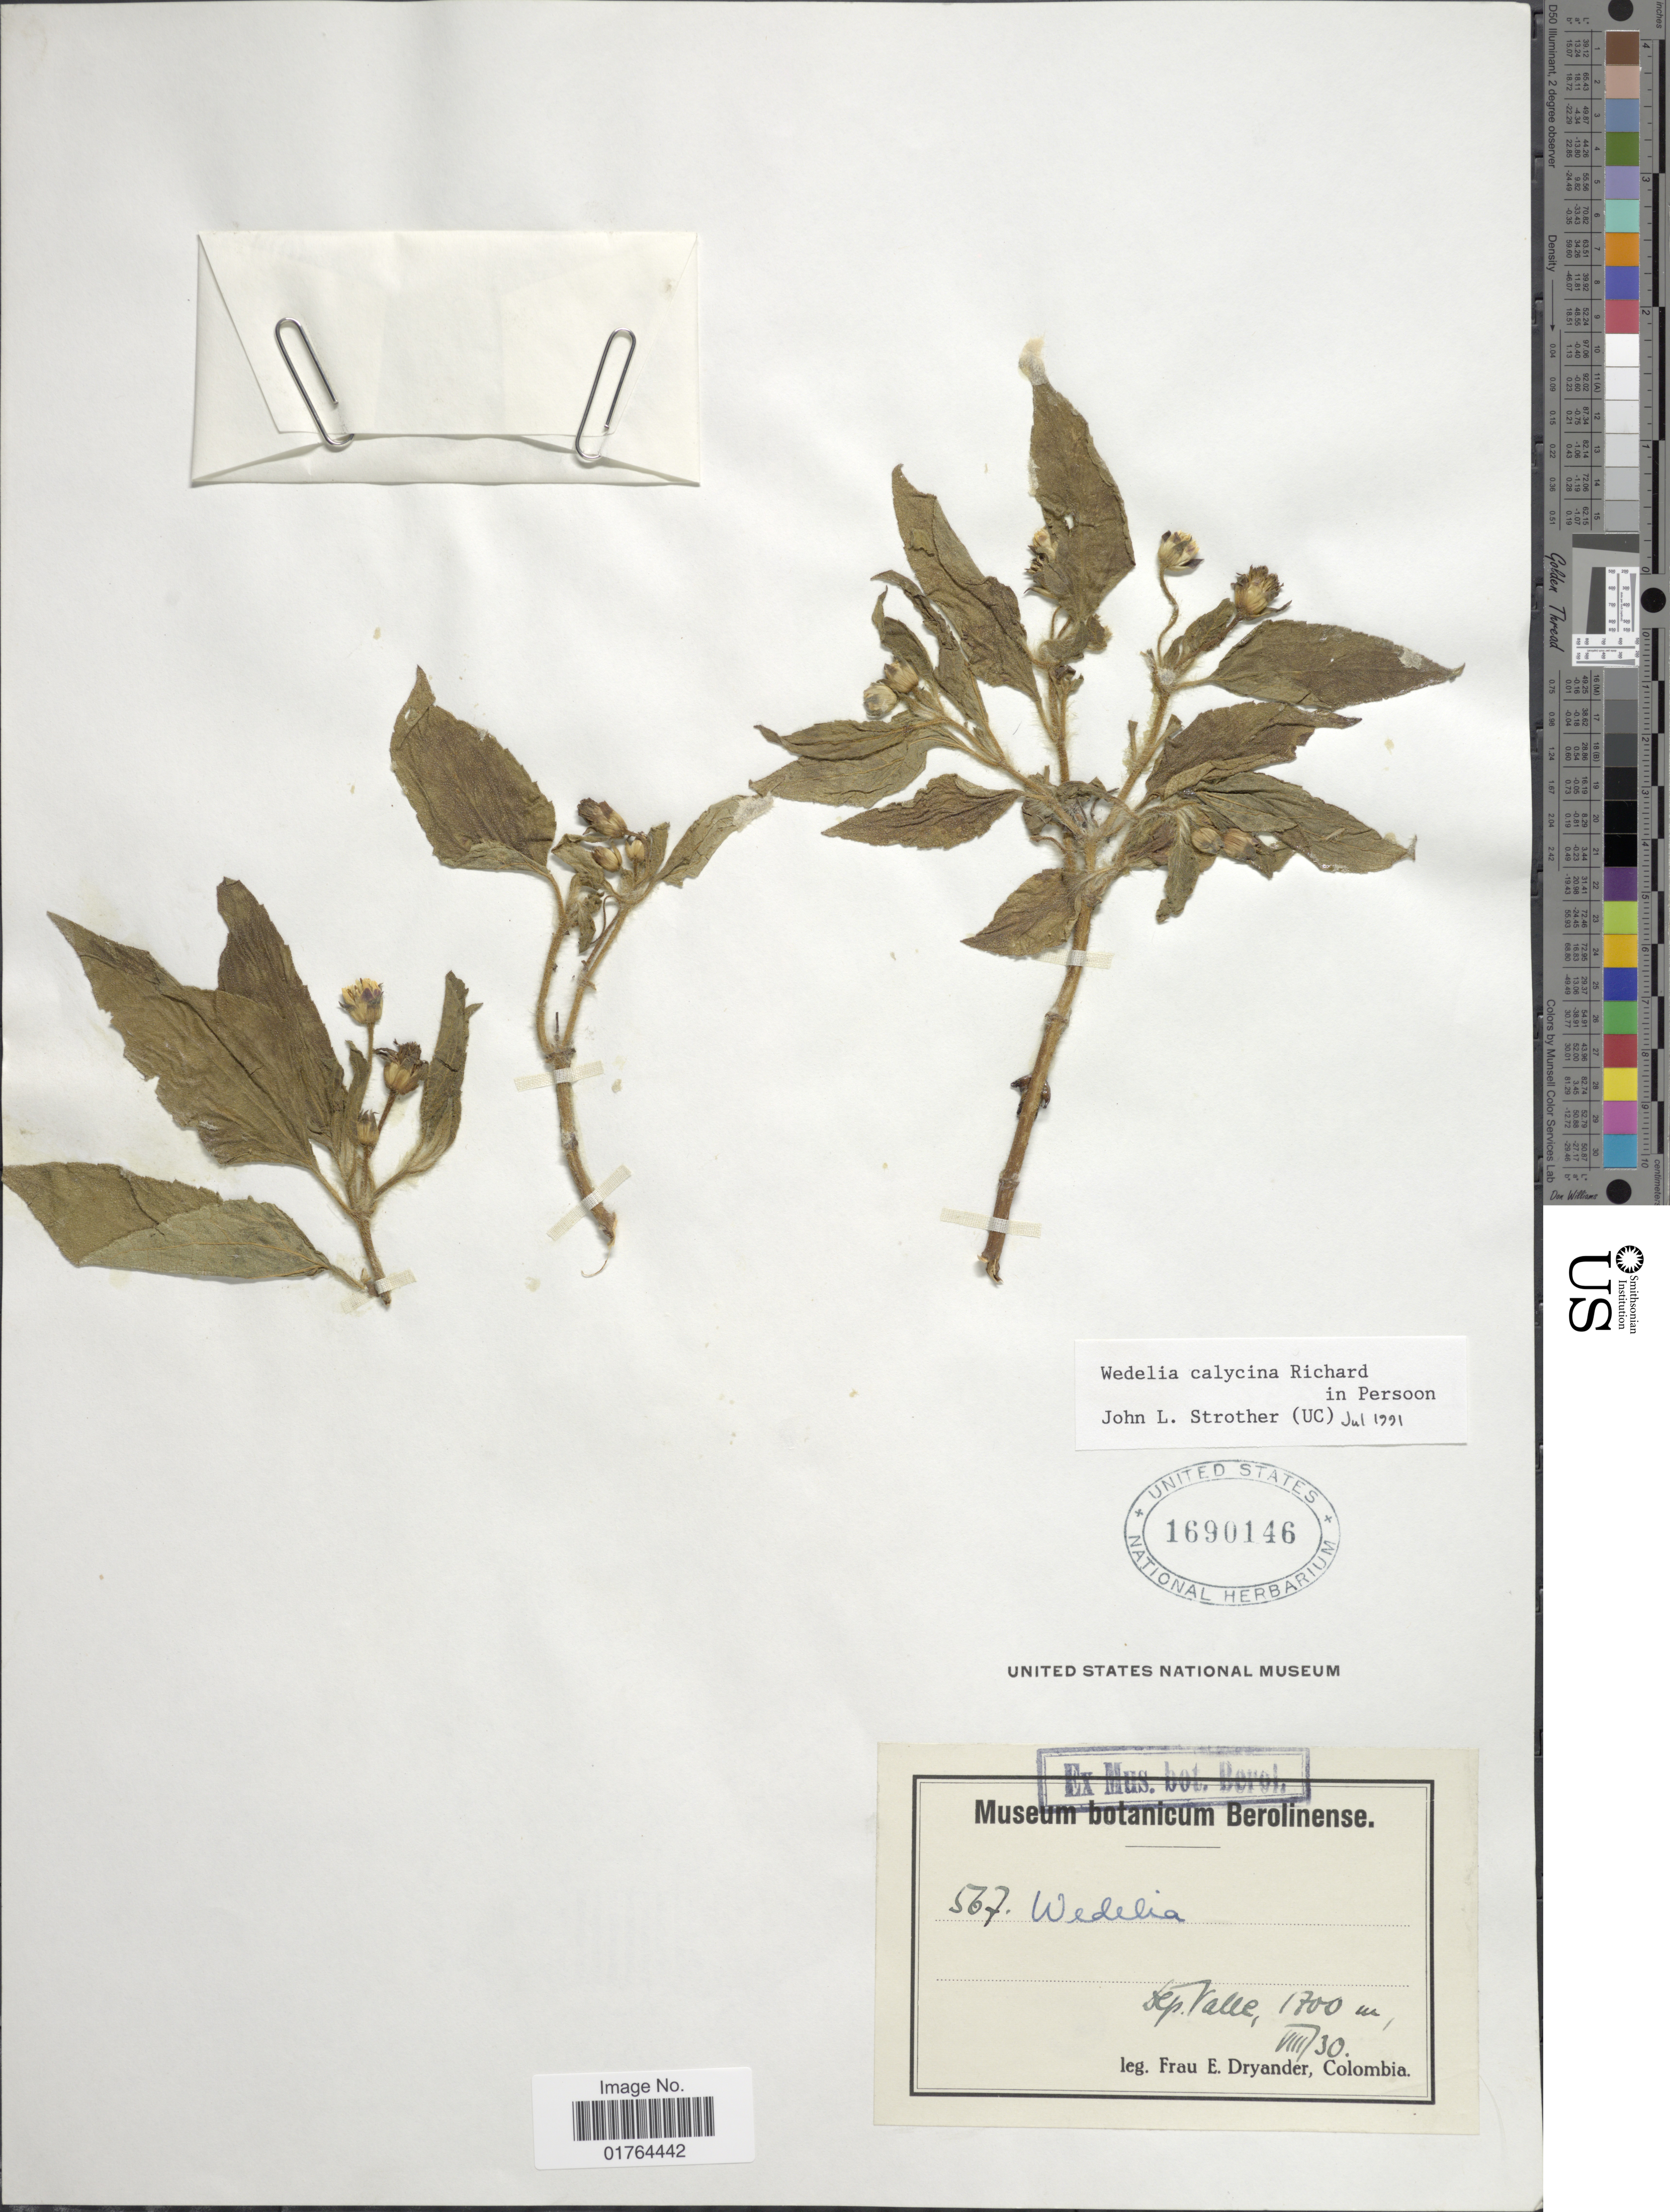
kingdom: Plantae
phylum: Tracheophyta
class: Magnoliopsida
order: Asterales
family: Asteraceae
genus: Wedelia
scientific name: Wedelia calycina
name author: Rich.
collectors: F. Dryander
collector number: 567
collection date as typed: Transcribed d/m/y: /8/30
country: Honduras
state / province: Valle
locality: Dep. Valle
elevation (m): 1700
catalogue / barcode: US 1690146